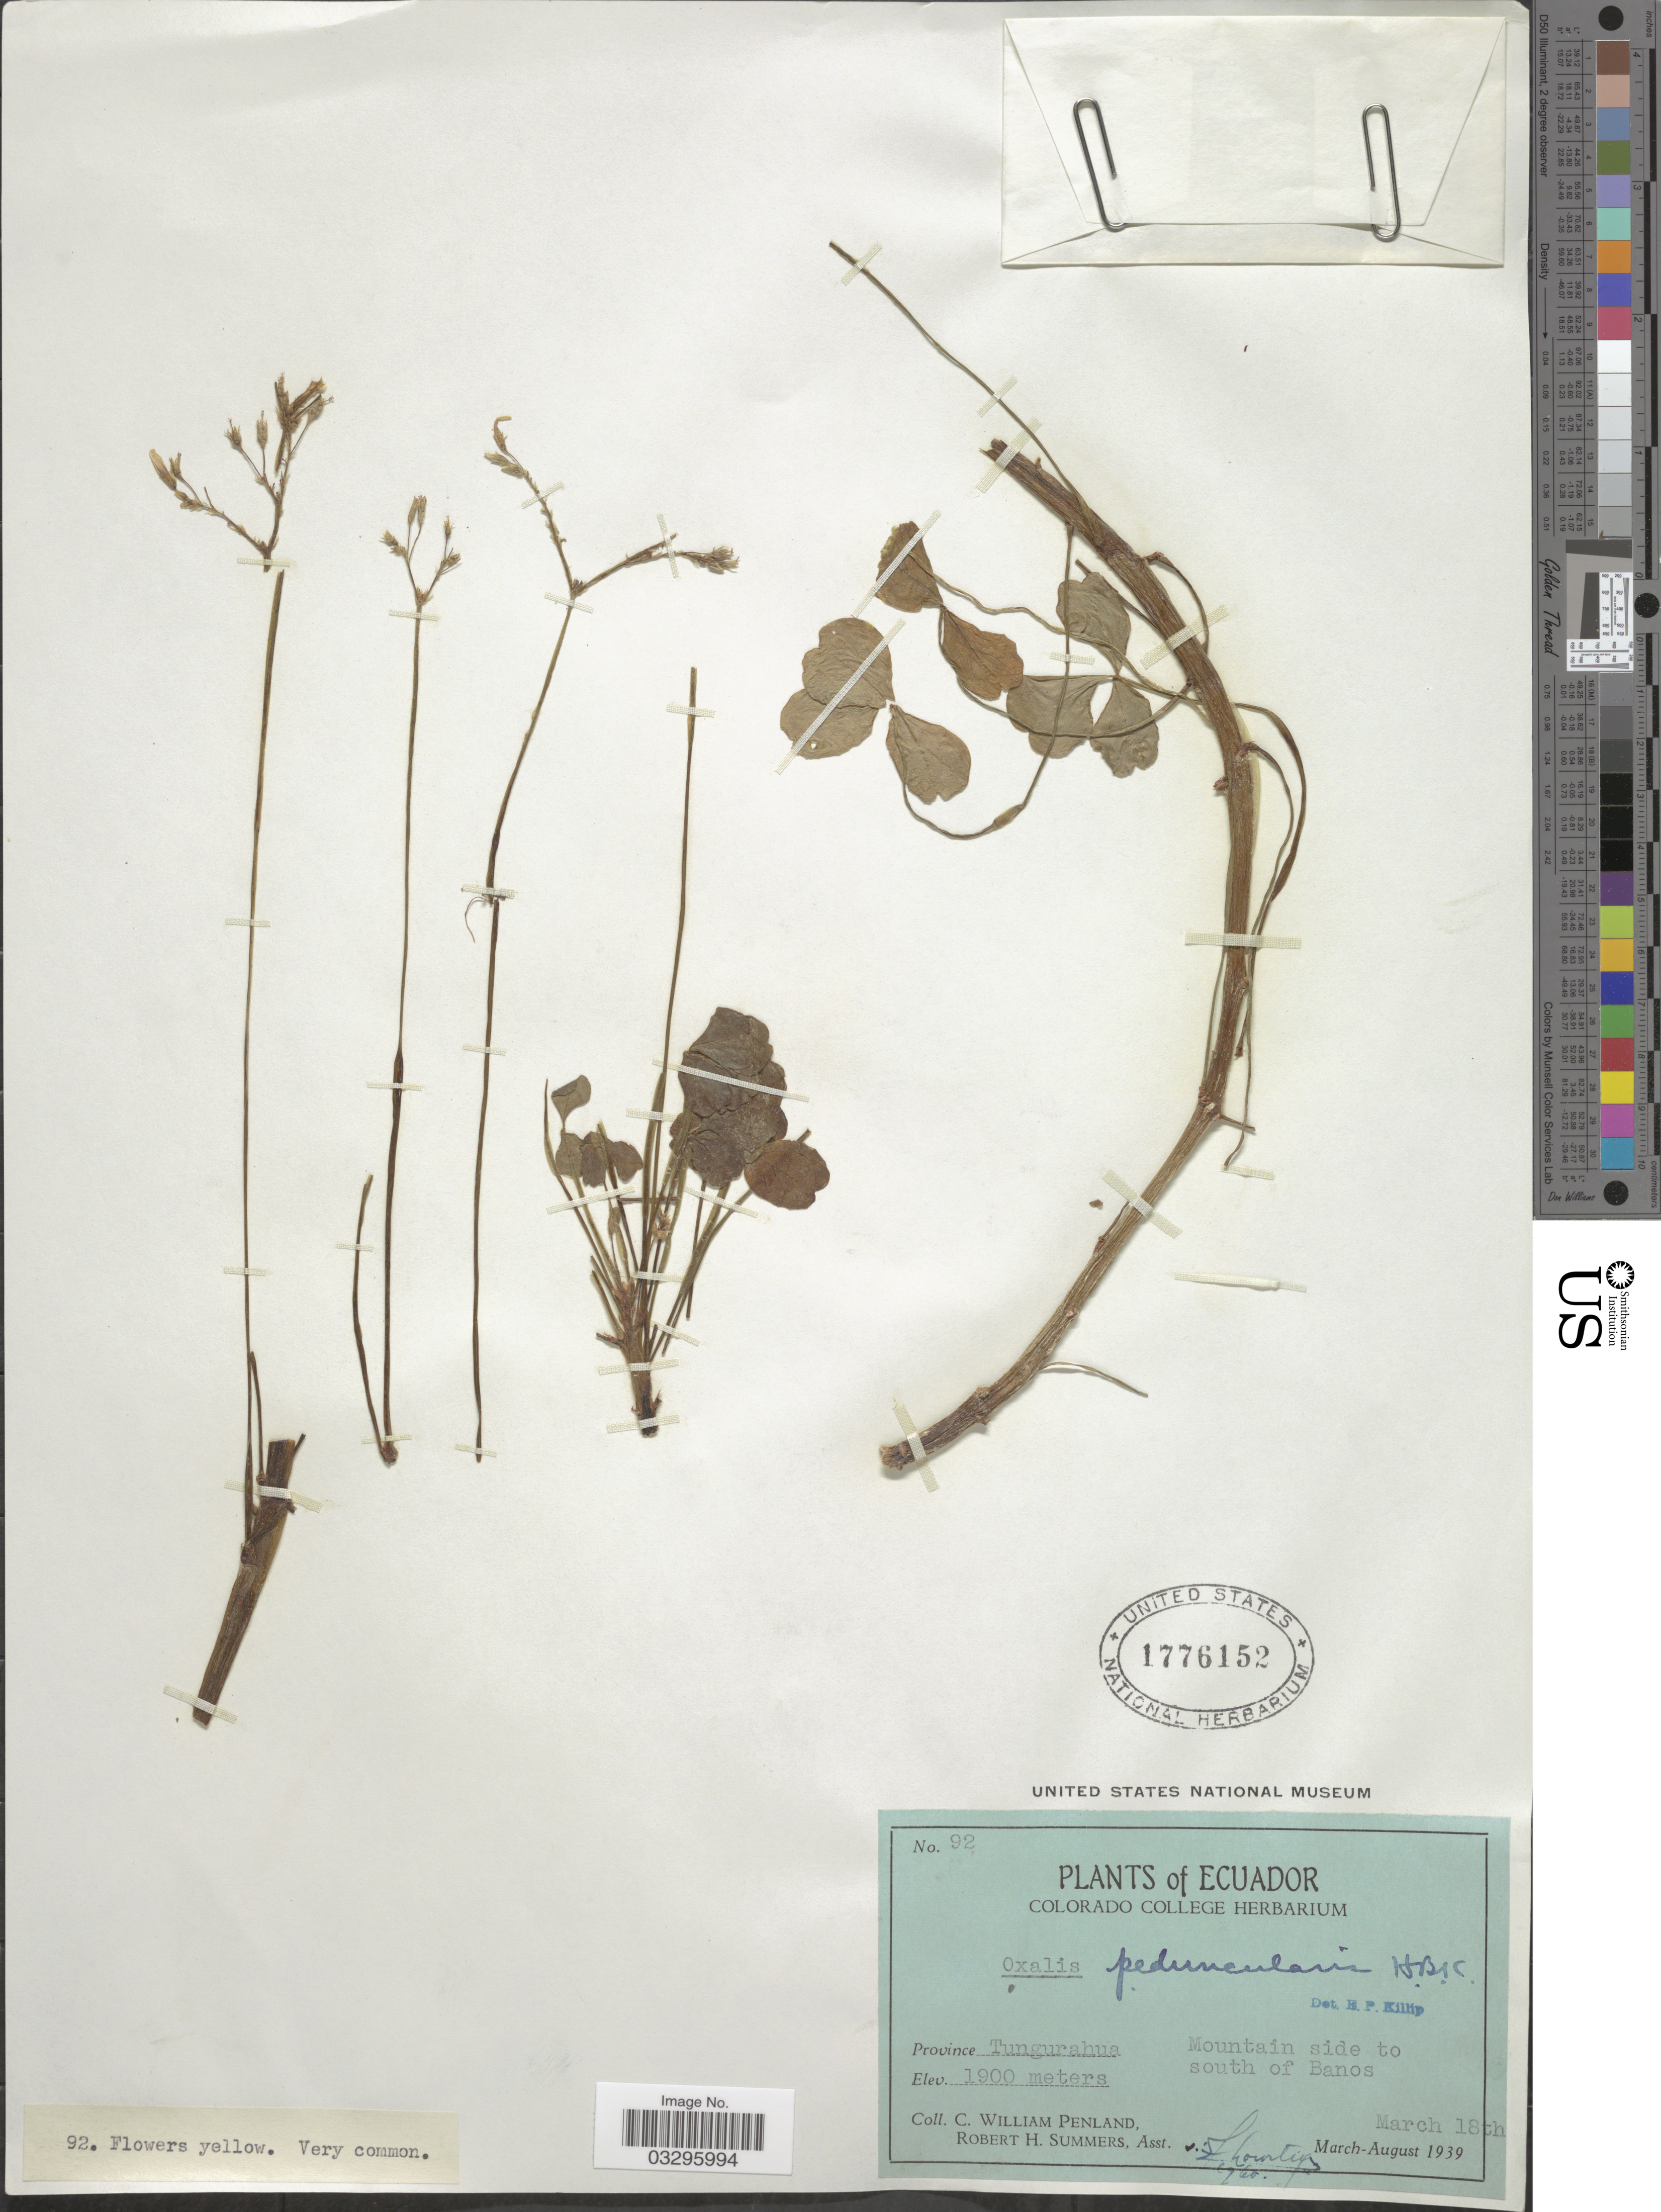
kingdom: Plantae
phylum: Tracheophyta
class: Magnoliopsida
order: Oxalidales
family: Oxalidaceae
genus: Oxalis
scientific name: Oxalis peduncularis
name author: Kunth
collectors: C. W. Penland & R. Summers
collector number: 92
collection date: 1939-03-18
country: Ecuador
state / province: Tungurahua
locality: Mountain side to south of Banos.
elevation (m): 1900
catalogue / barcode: US 1776152